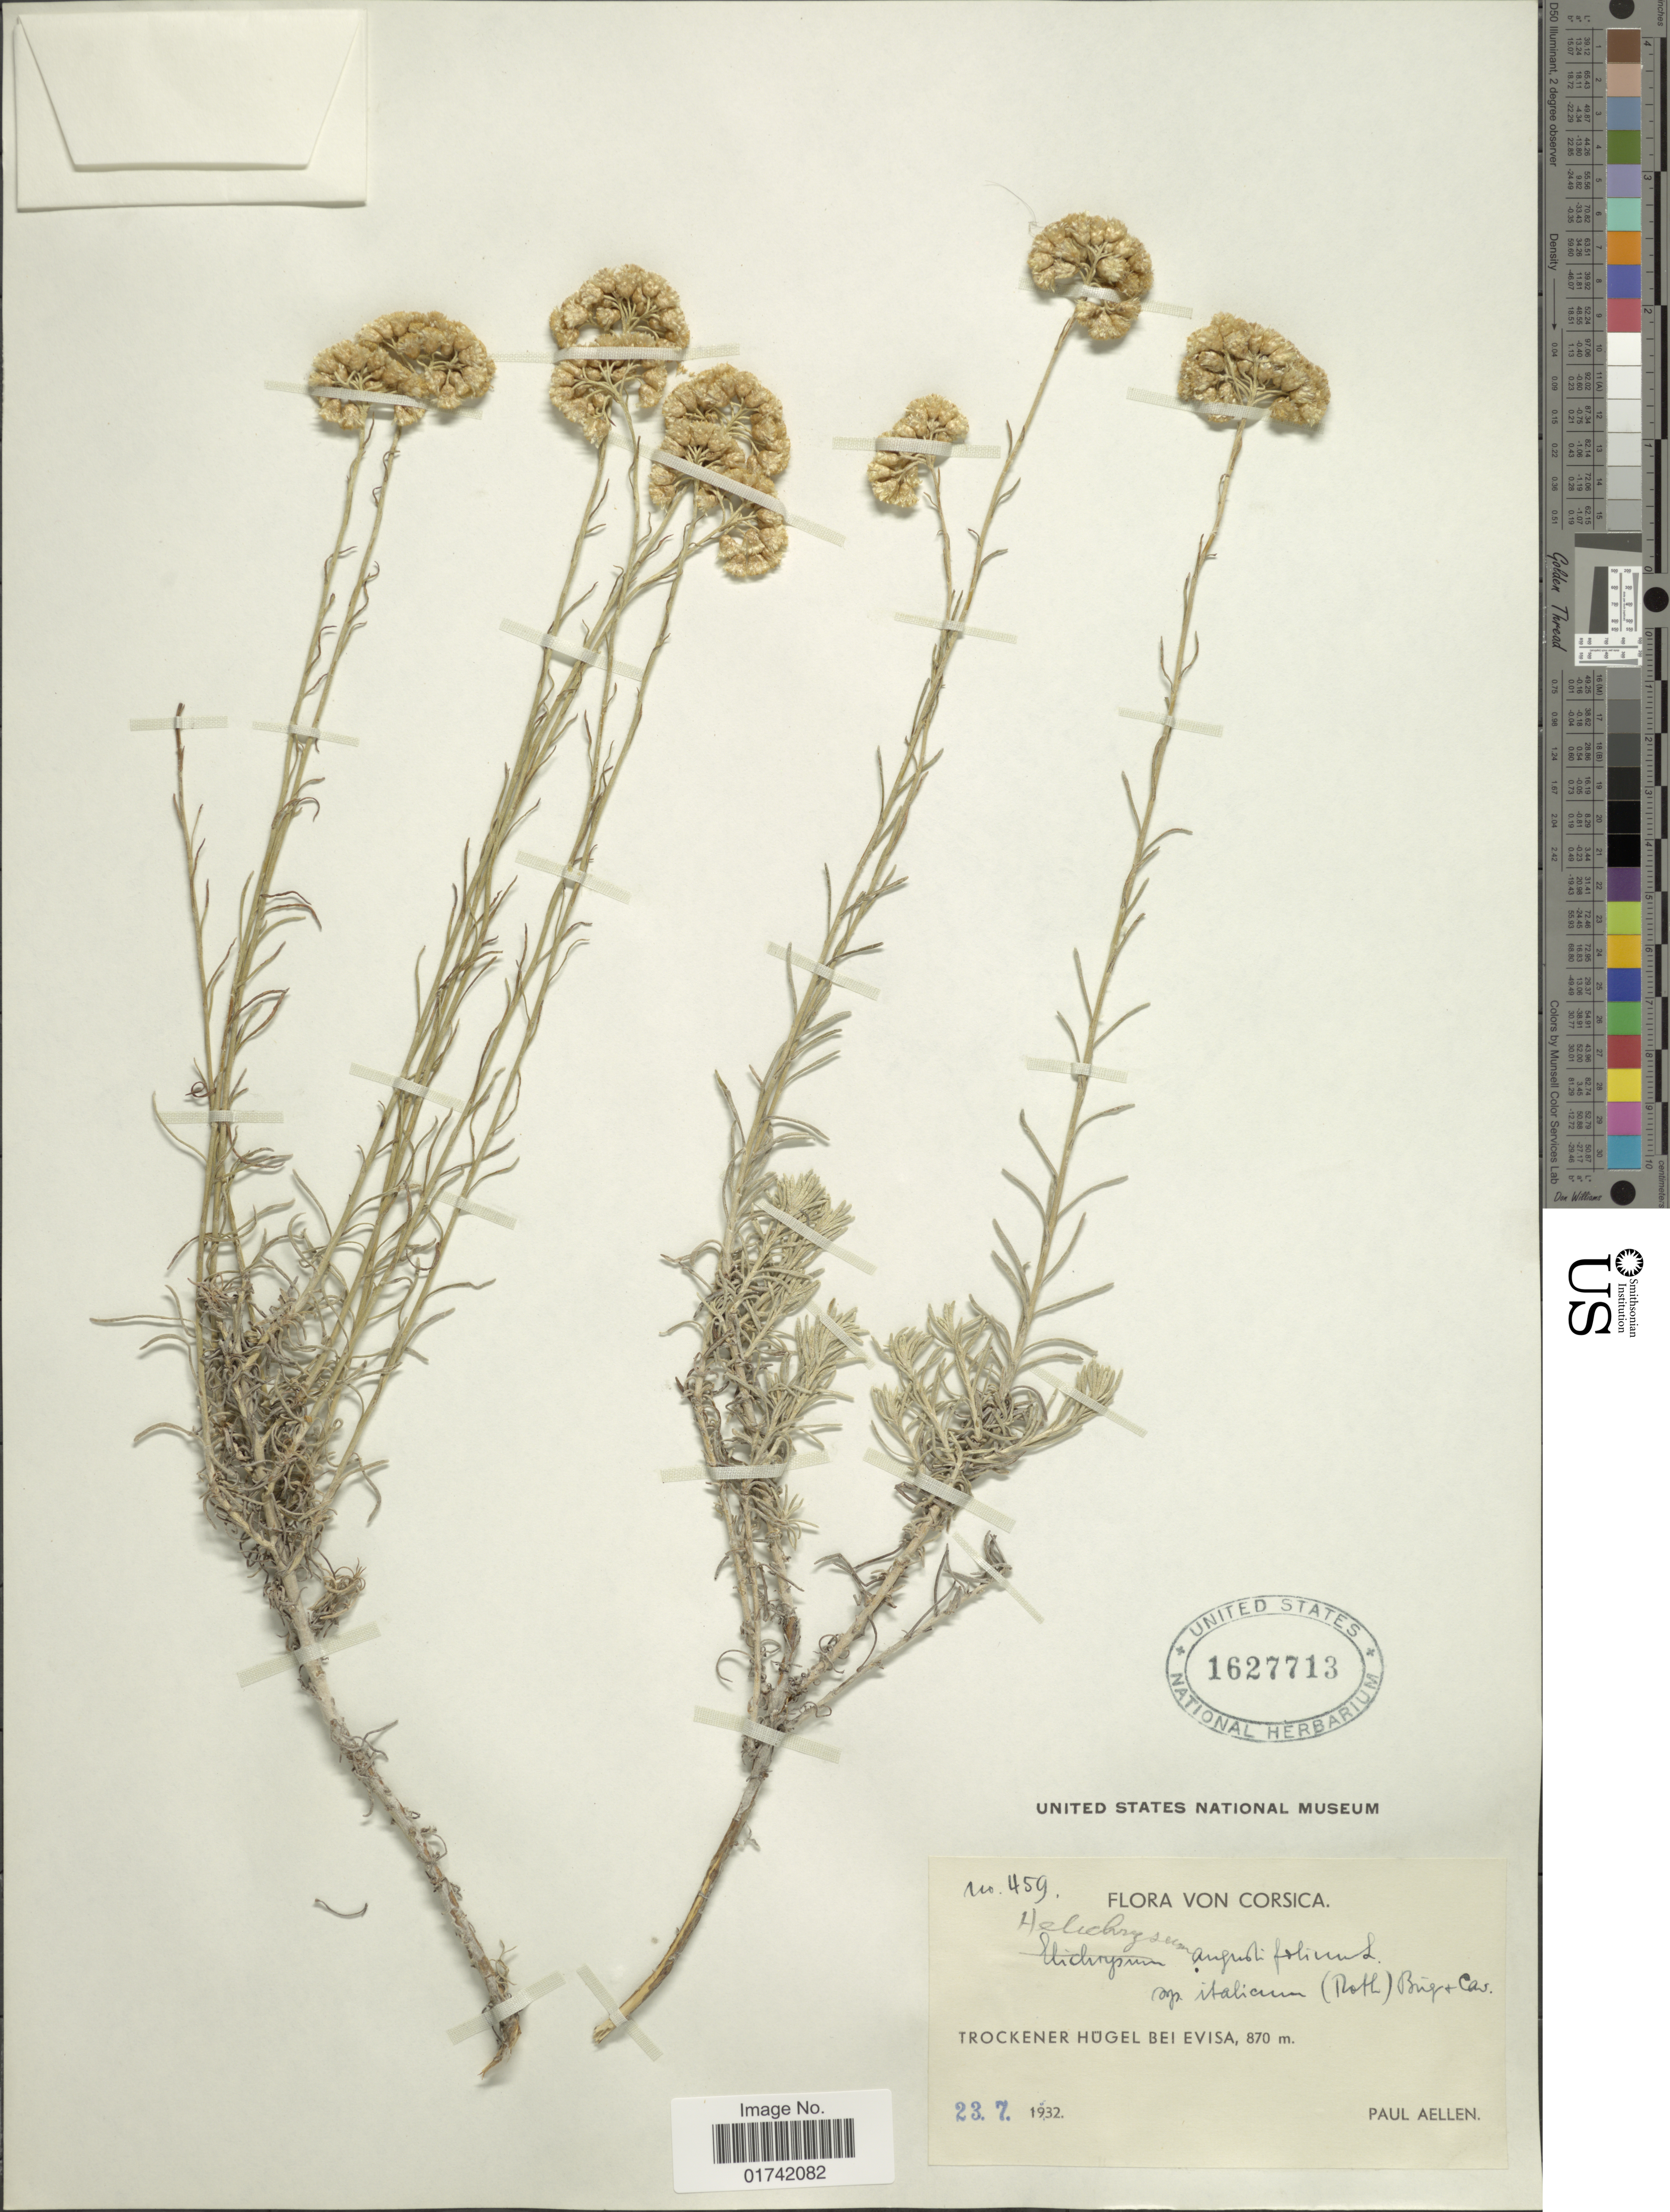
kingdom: Plantae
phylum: Tracheophyta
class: Magnoliopsida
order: Asterales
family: Asteraceae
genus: Helichrysum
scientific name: Helichrysum angustifolium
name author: (Lam.) DC.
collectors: P. Aellen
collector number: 459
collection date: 1932-07-23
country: France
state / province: Corsica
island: Corse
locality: Trockener Hugel Bei Evisa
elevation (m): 870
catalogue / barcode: US 1627713